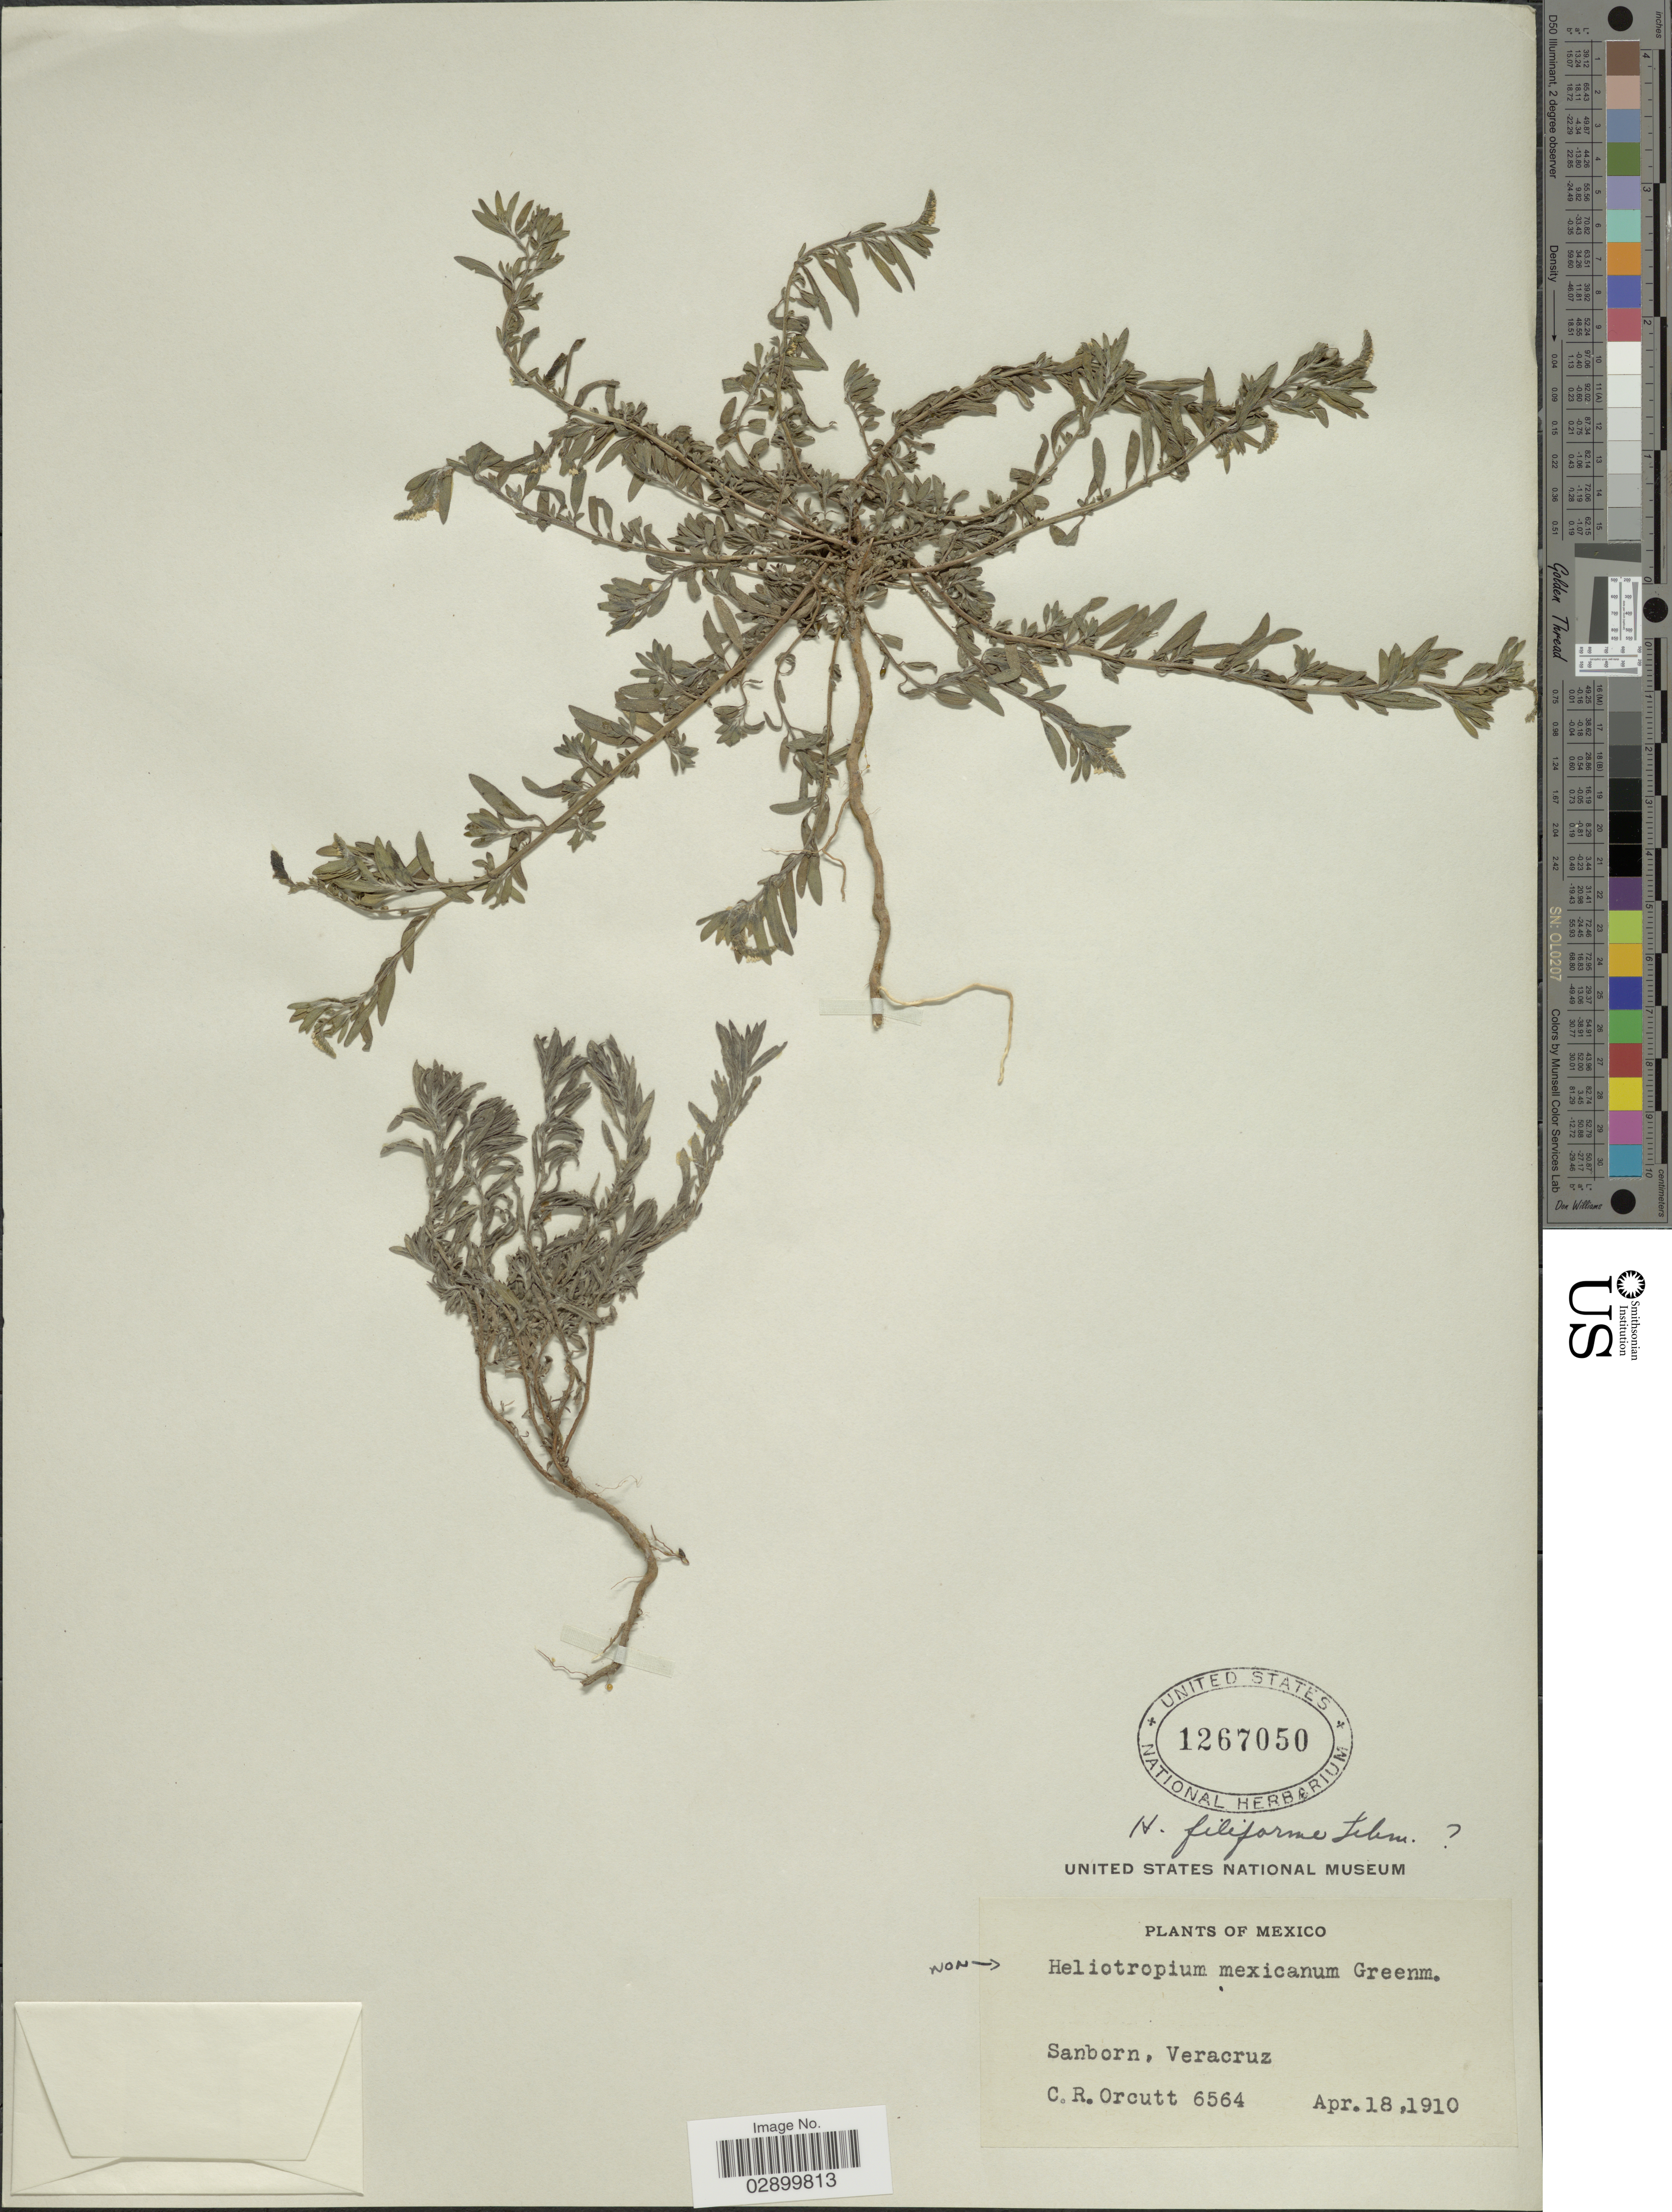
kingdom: Plantae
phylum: Tracheophyta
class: Magnoliopsida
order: Boraginales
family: Heliotropiaceae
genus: Heliotropium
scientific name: Heliotropium sp.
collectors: C. R. Orcutt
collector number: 6564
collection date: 1910-04-18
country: Mexico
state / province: Veracruz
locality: Sanborn, Veracruz.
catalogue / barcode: US 1267050